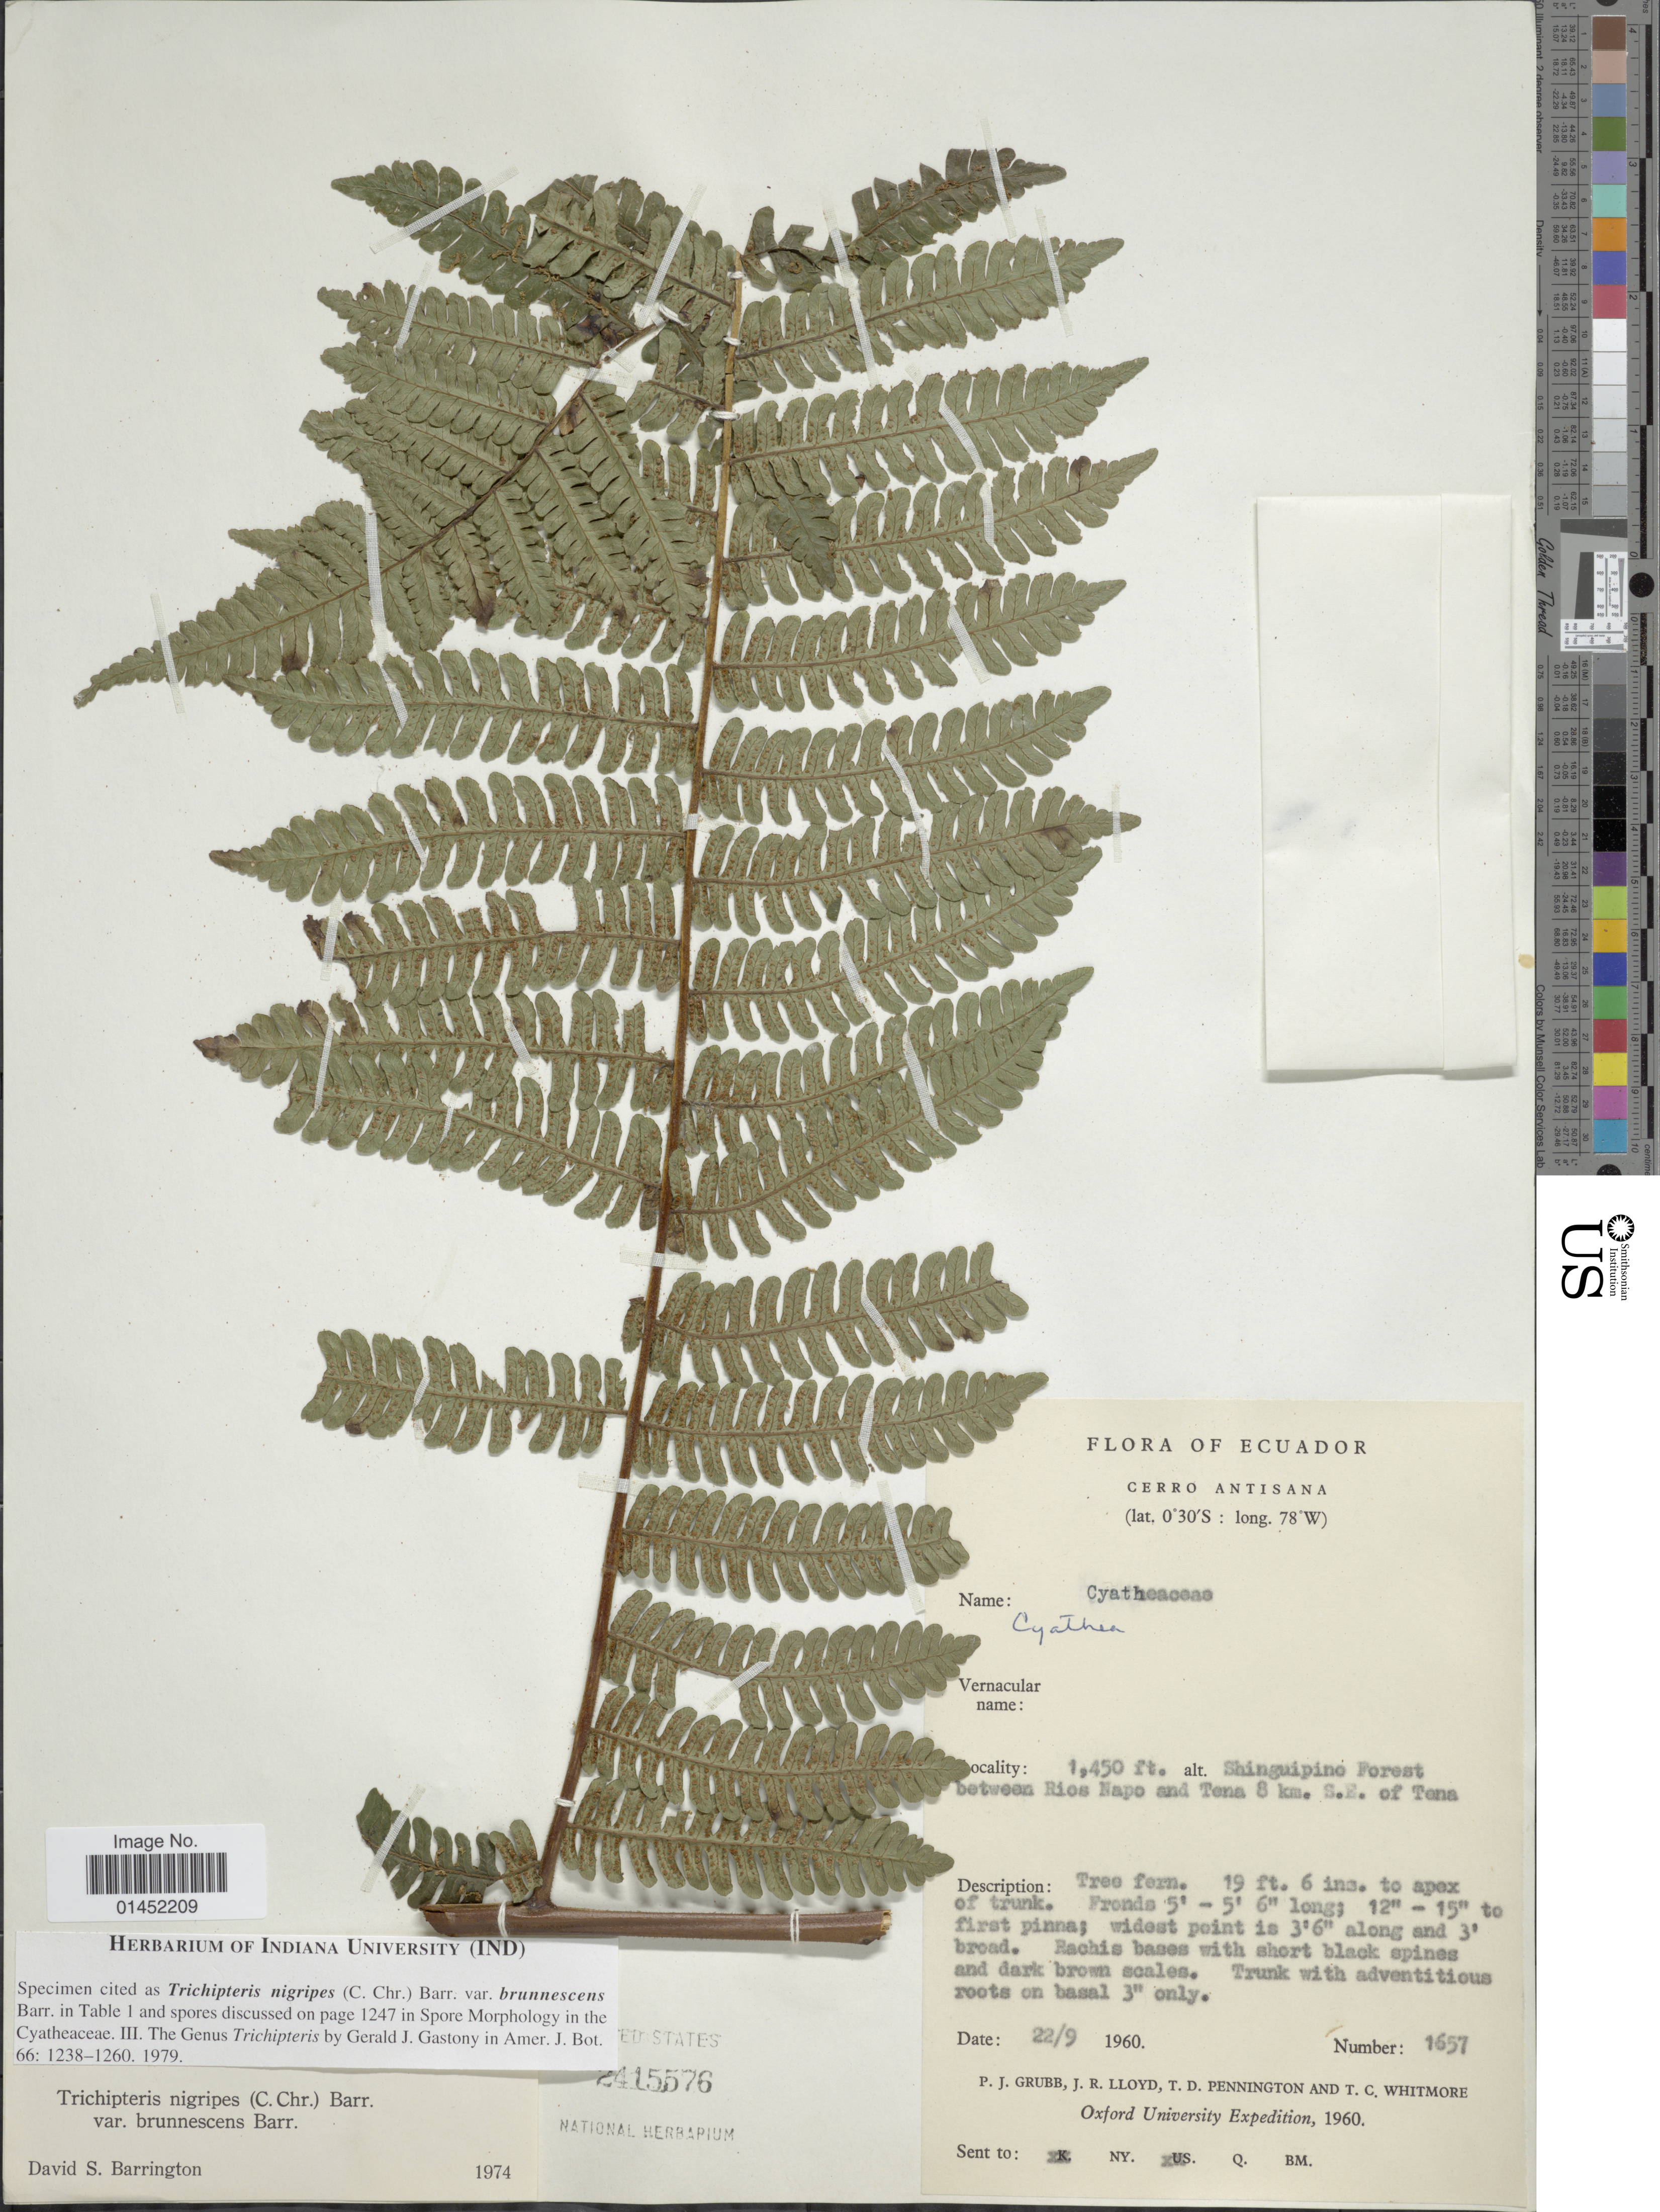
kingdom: Plantae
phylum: Tracheophyta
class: Polypodiopsida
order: Cyatheales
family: Cyatheaceae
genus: Cyathea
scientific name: Cyathea nigripes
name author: (C. Chr.) Domin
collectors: P. J. Grubb, J. R. Lloyd, T. D. Pennington & T. C. Whitmore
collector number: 1657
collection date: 1960-09-22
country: Ecuador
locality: Cerro Antisana, Shinguipine Forest between Rios Napo and Tena 8 km S.E. of Tena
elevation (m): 442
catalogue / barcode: US 2415576